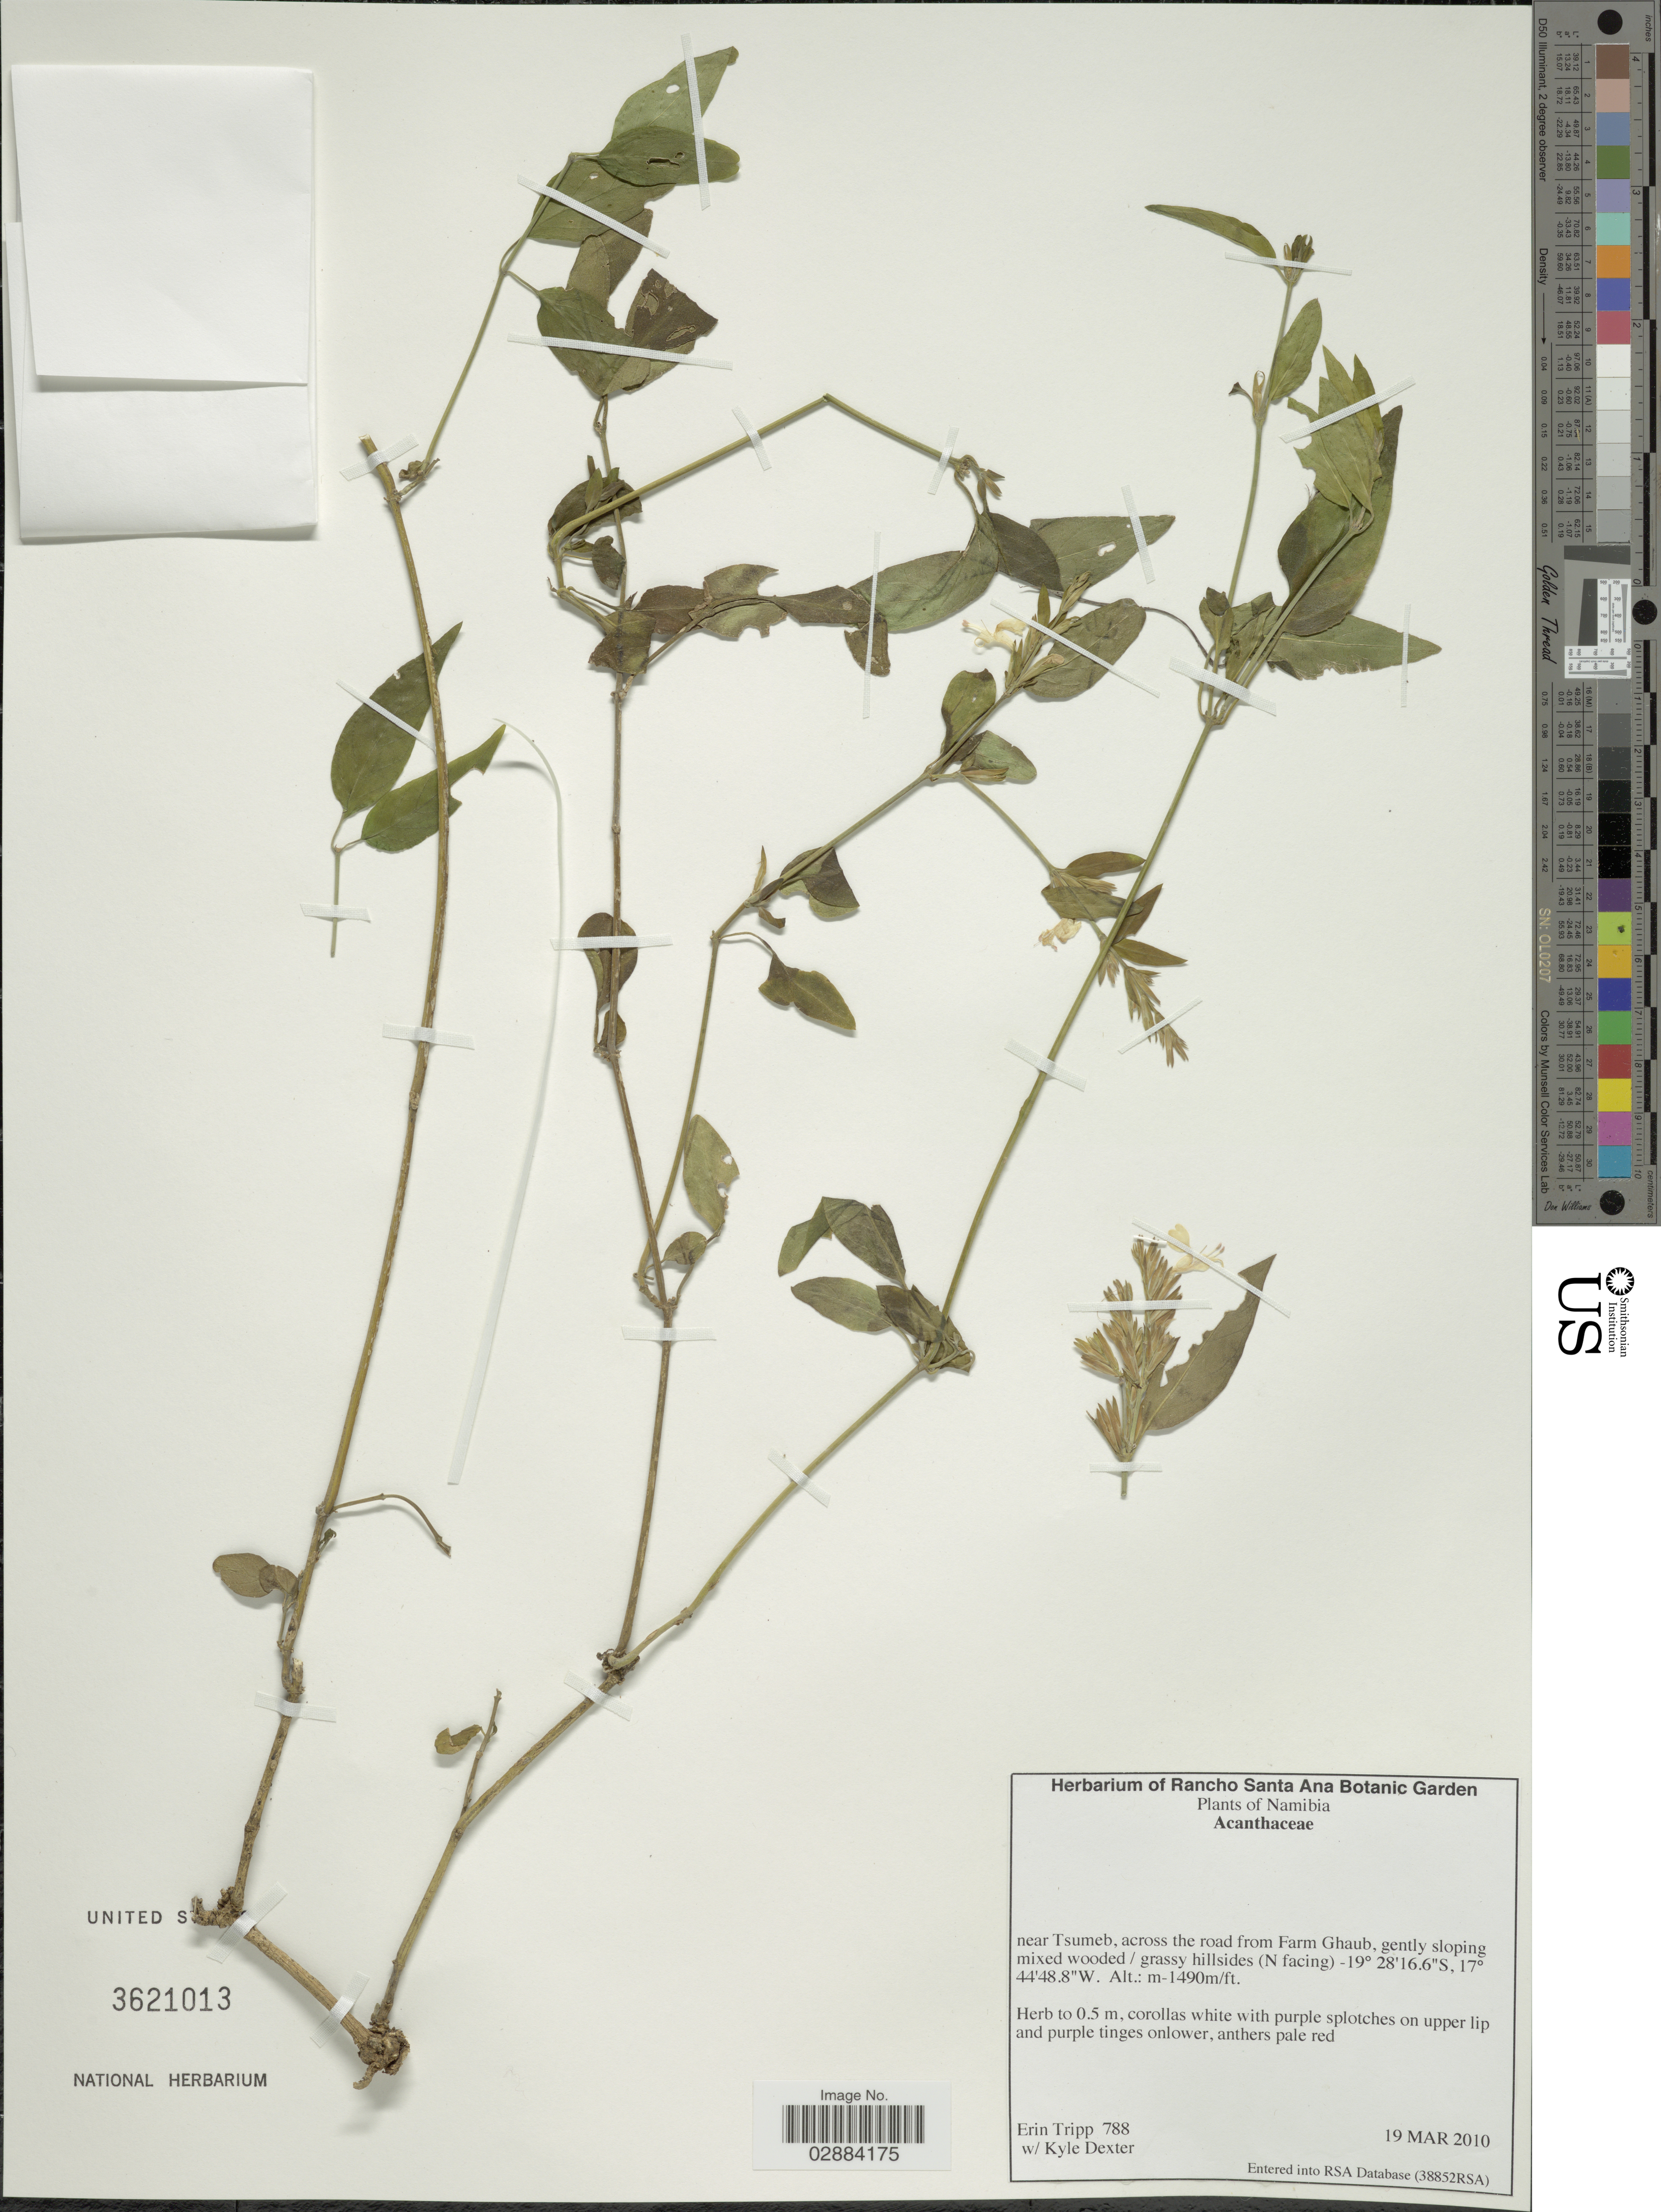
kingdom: Plantae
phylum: Tracheophyta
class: Magnoliopsida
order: Lamiales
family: Acanthaceae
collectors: E. Tripp & K. Dexter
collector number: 788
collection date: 2010-03-19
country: Namibia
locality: Near Tsumeb, across the road from Farm Ghaub, gently sloping mixed wooded/ grassy hillsides (N facing).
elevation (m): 1490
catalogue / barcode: US 3621013